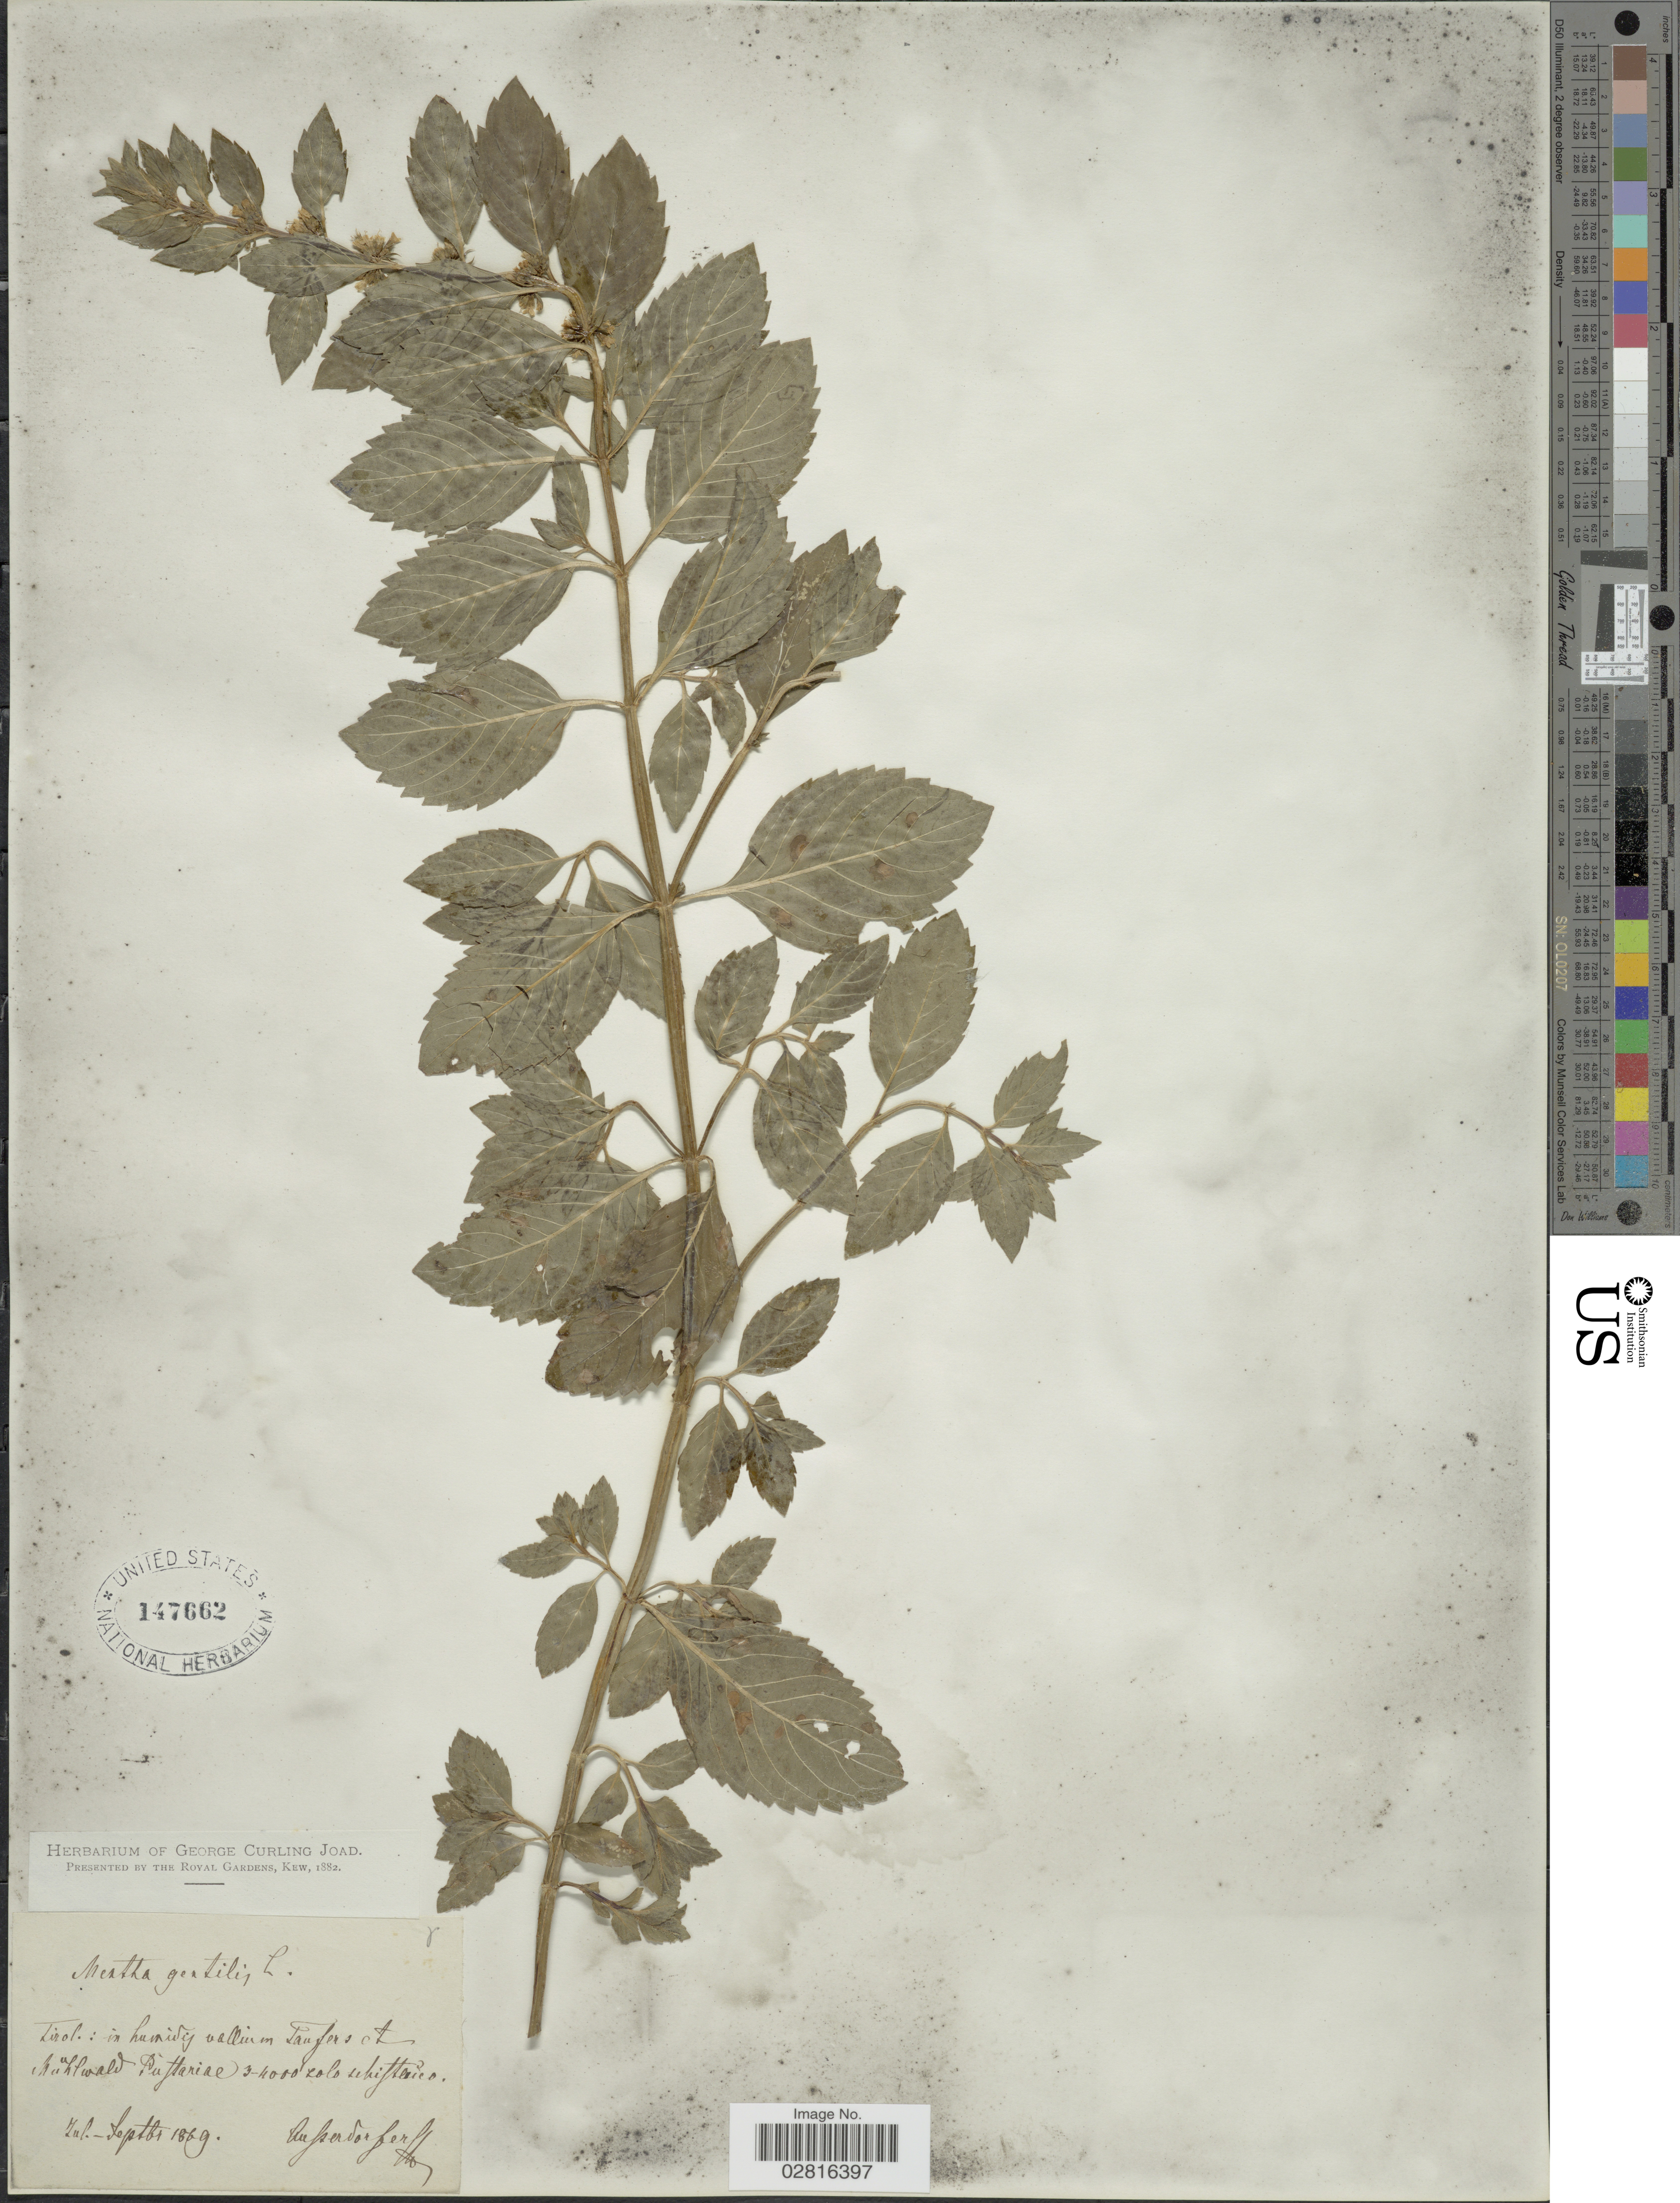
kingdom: Plantae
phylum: Tracheophyta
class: Magnoliopsida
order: Lamiales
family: Lamiaceae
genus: Mentha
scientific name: Mentha x gentilis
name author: L.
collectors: Aufsersdorfer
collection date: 1869-07/1869-09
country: Austria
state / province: Tirol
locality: In humidis vallium Taufers [interpreted] et Mühwald [interpreted] Puftariae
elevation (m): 914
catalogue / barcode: US 147662